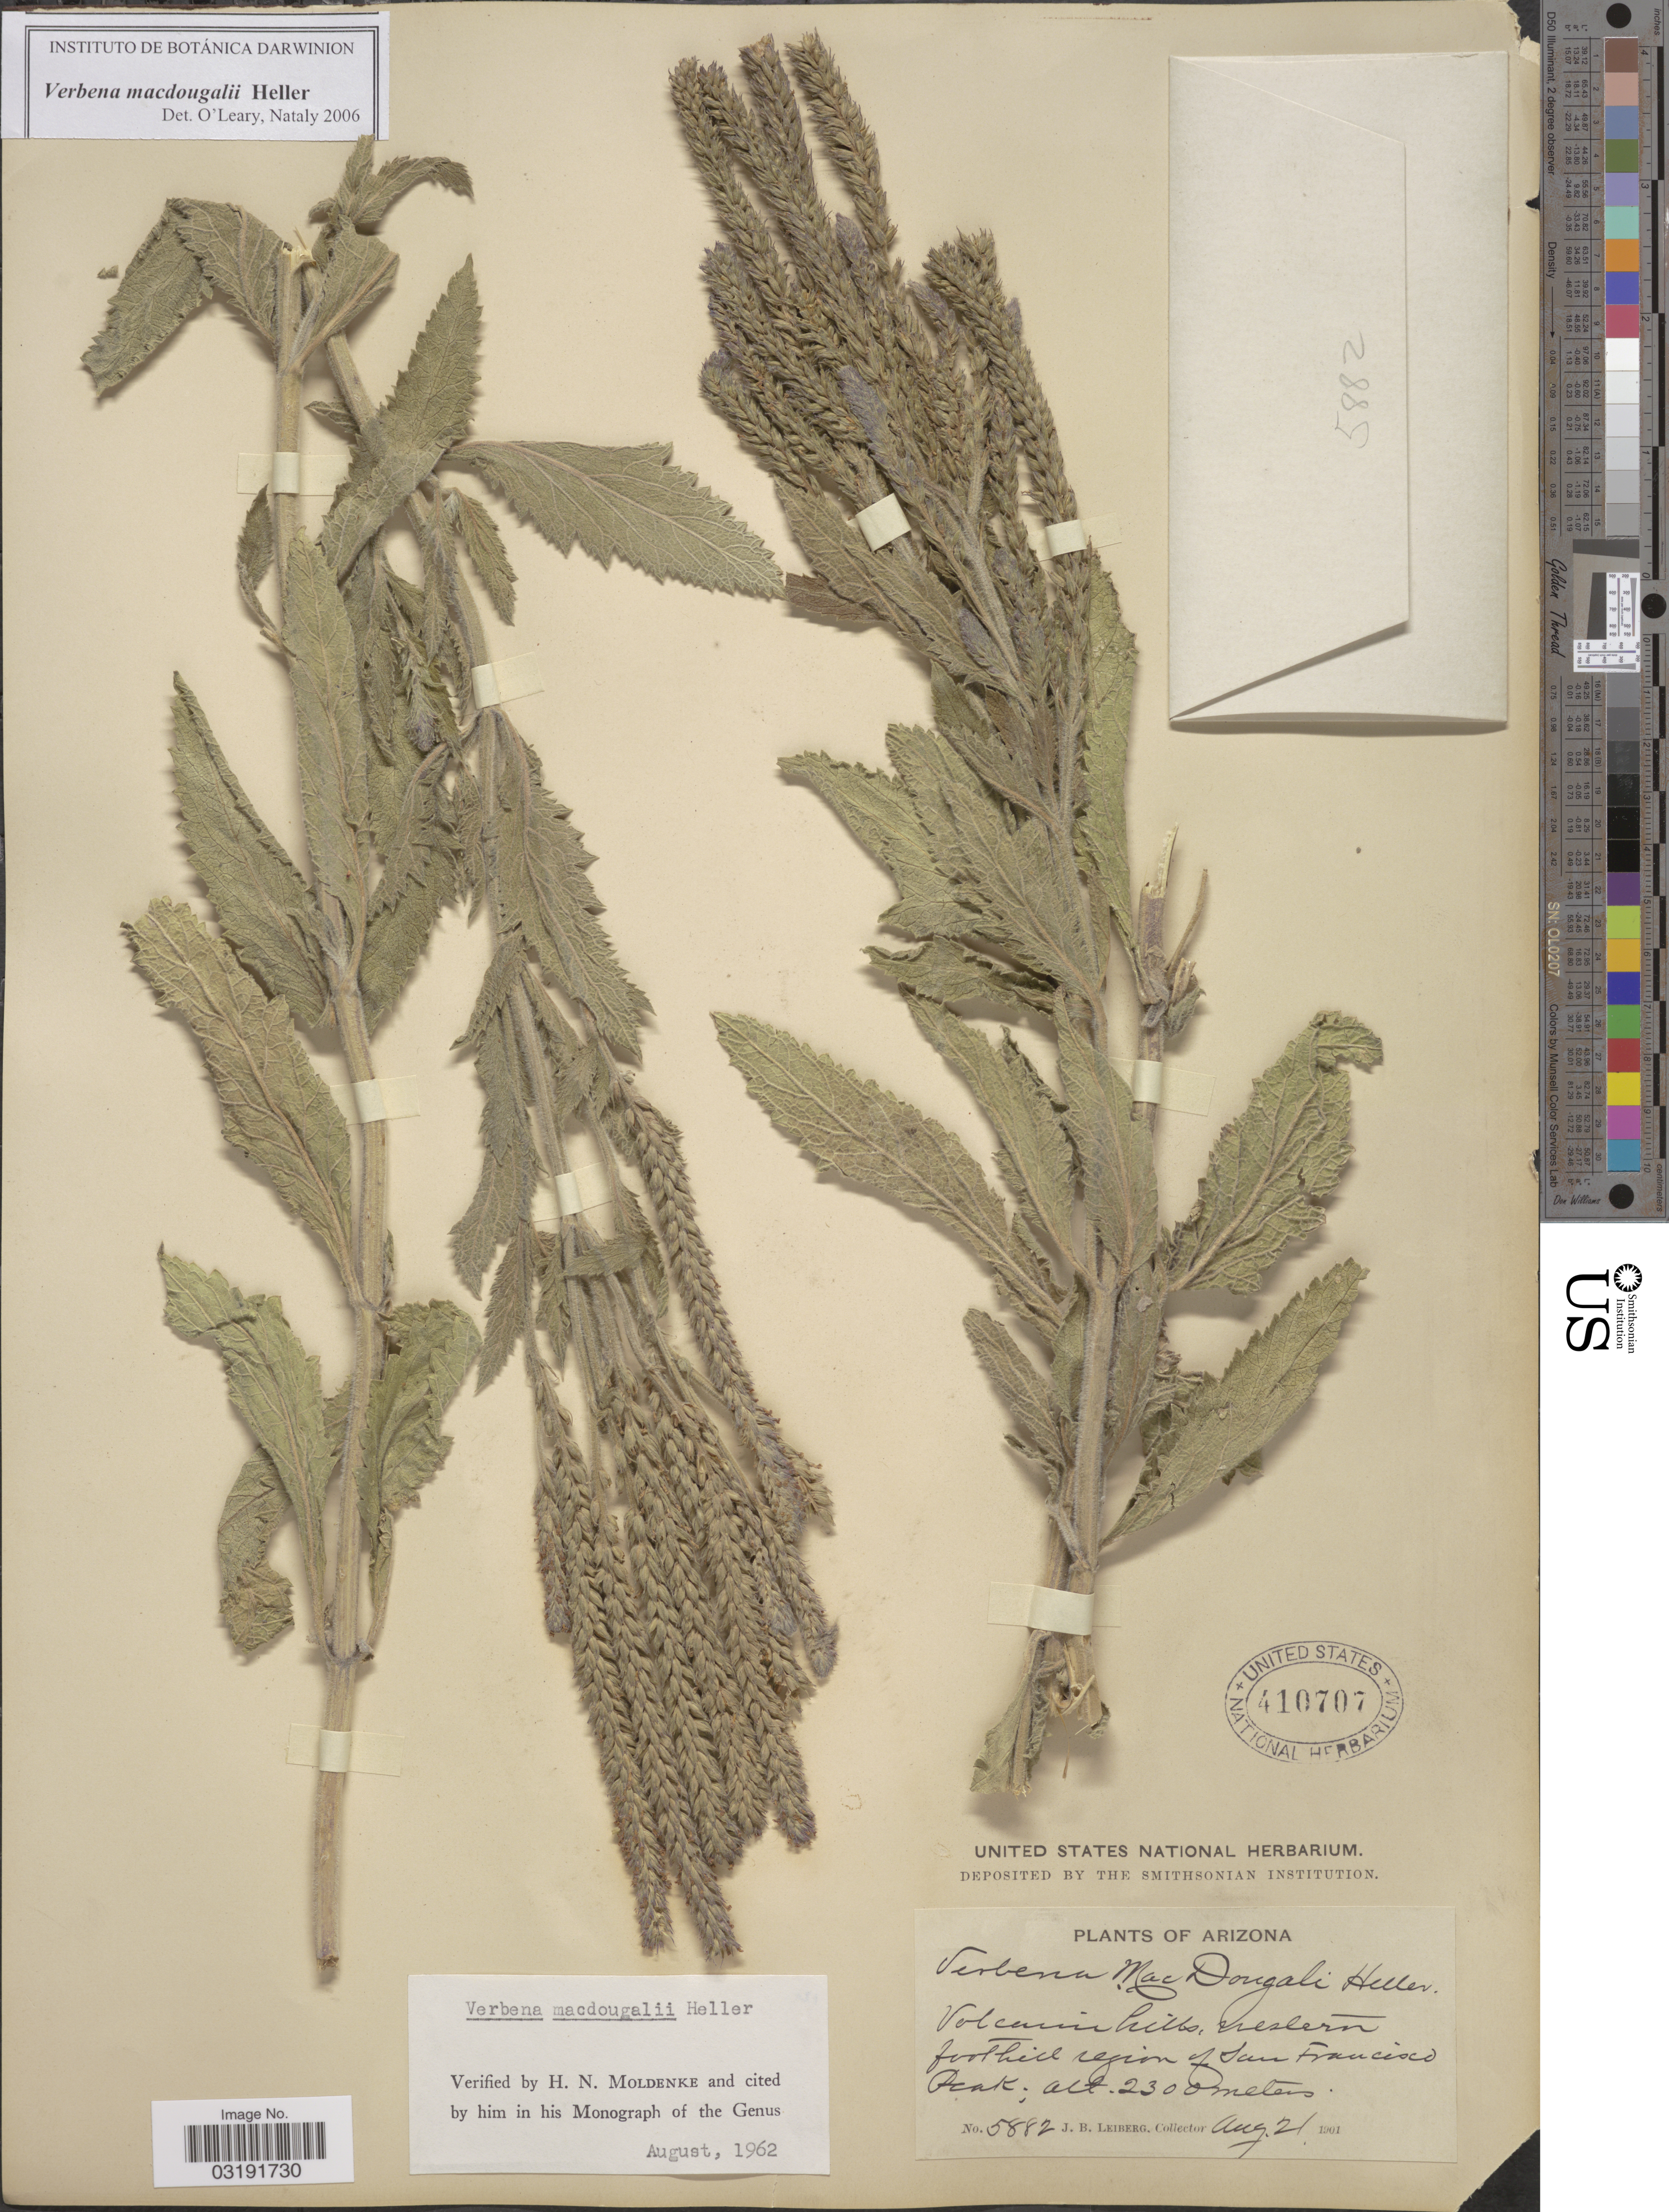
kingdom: Plantae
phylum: Tracheophyta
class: Magnoliopsida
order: Lamiales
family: Verbenaceae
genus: Verbena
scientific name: Verbena macdougalii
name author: A. Heller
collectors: J. B. Leiberg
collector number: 5882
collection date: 1901-08-21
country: United States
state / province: Arizona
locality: Volcanic hills, western foothill region of San Francisco Peak.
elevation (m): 2300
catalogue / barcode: US 410707